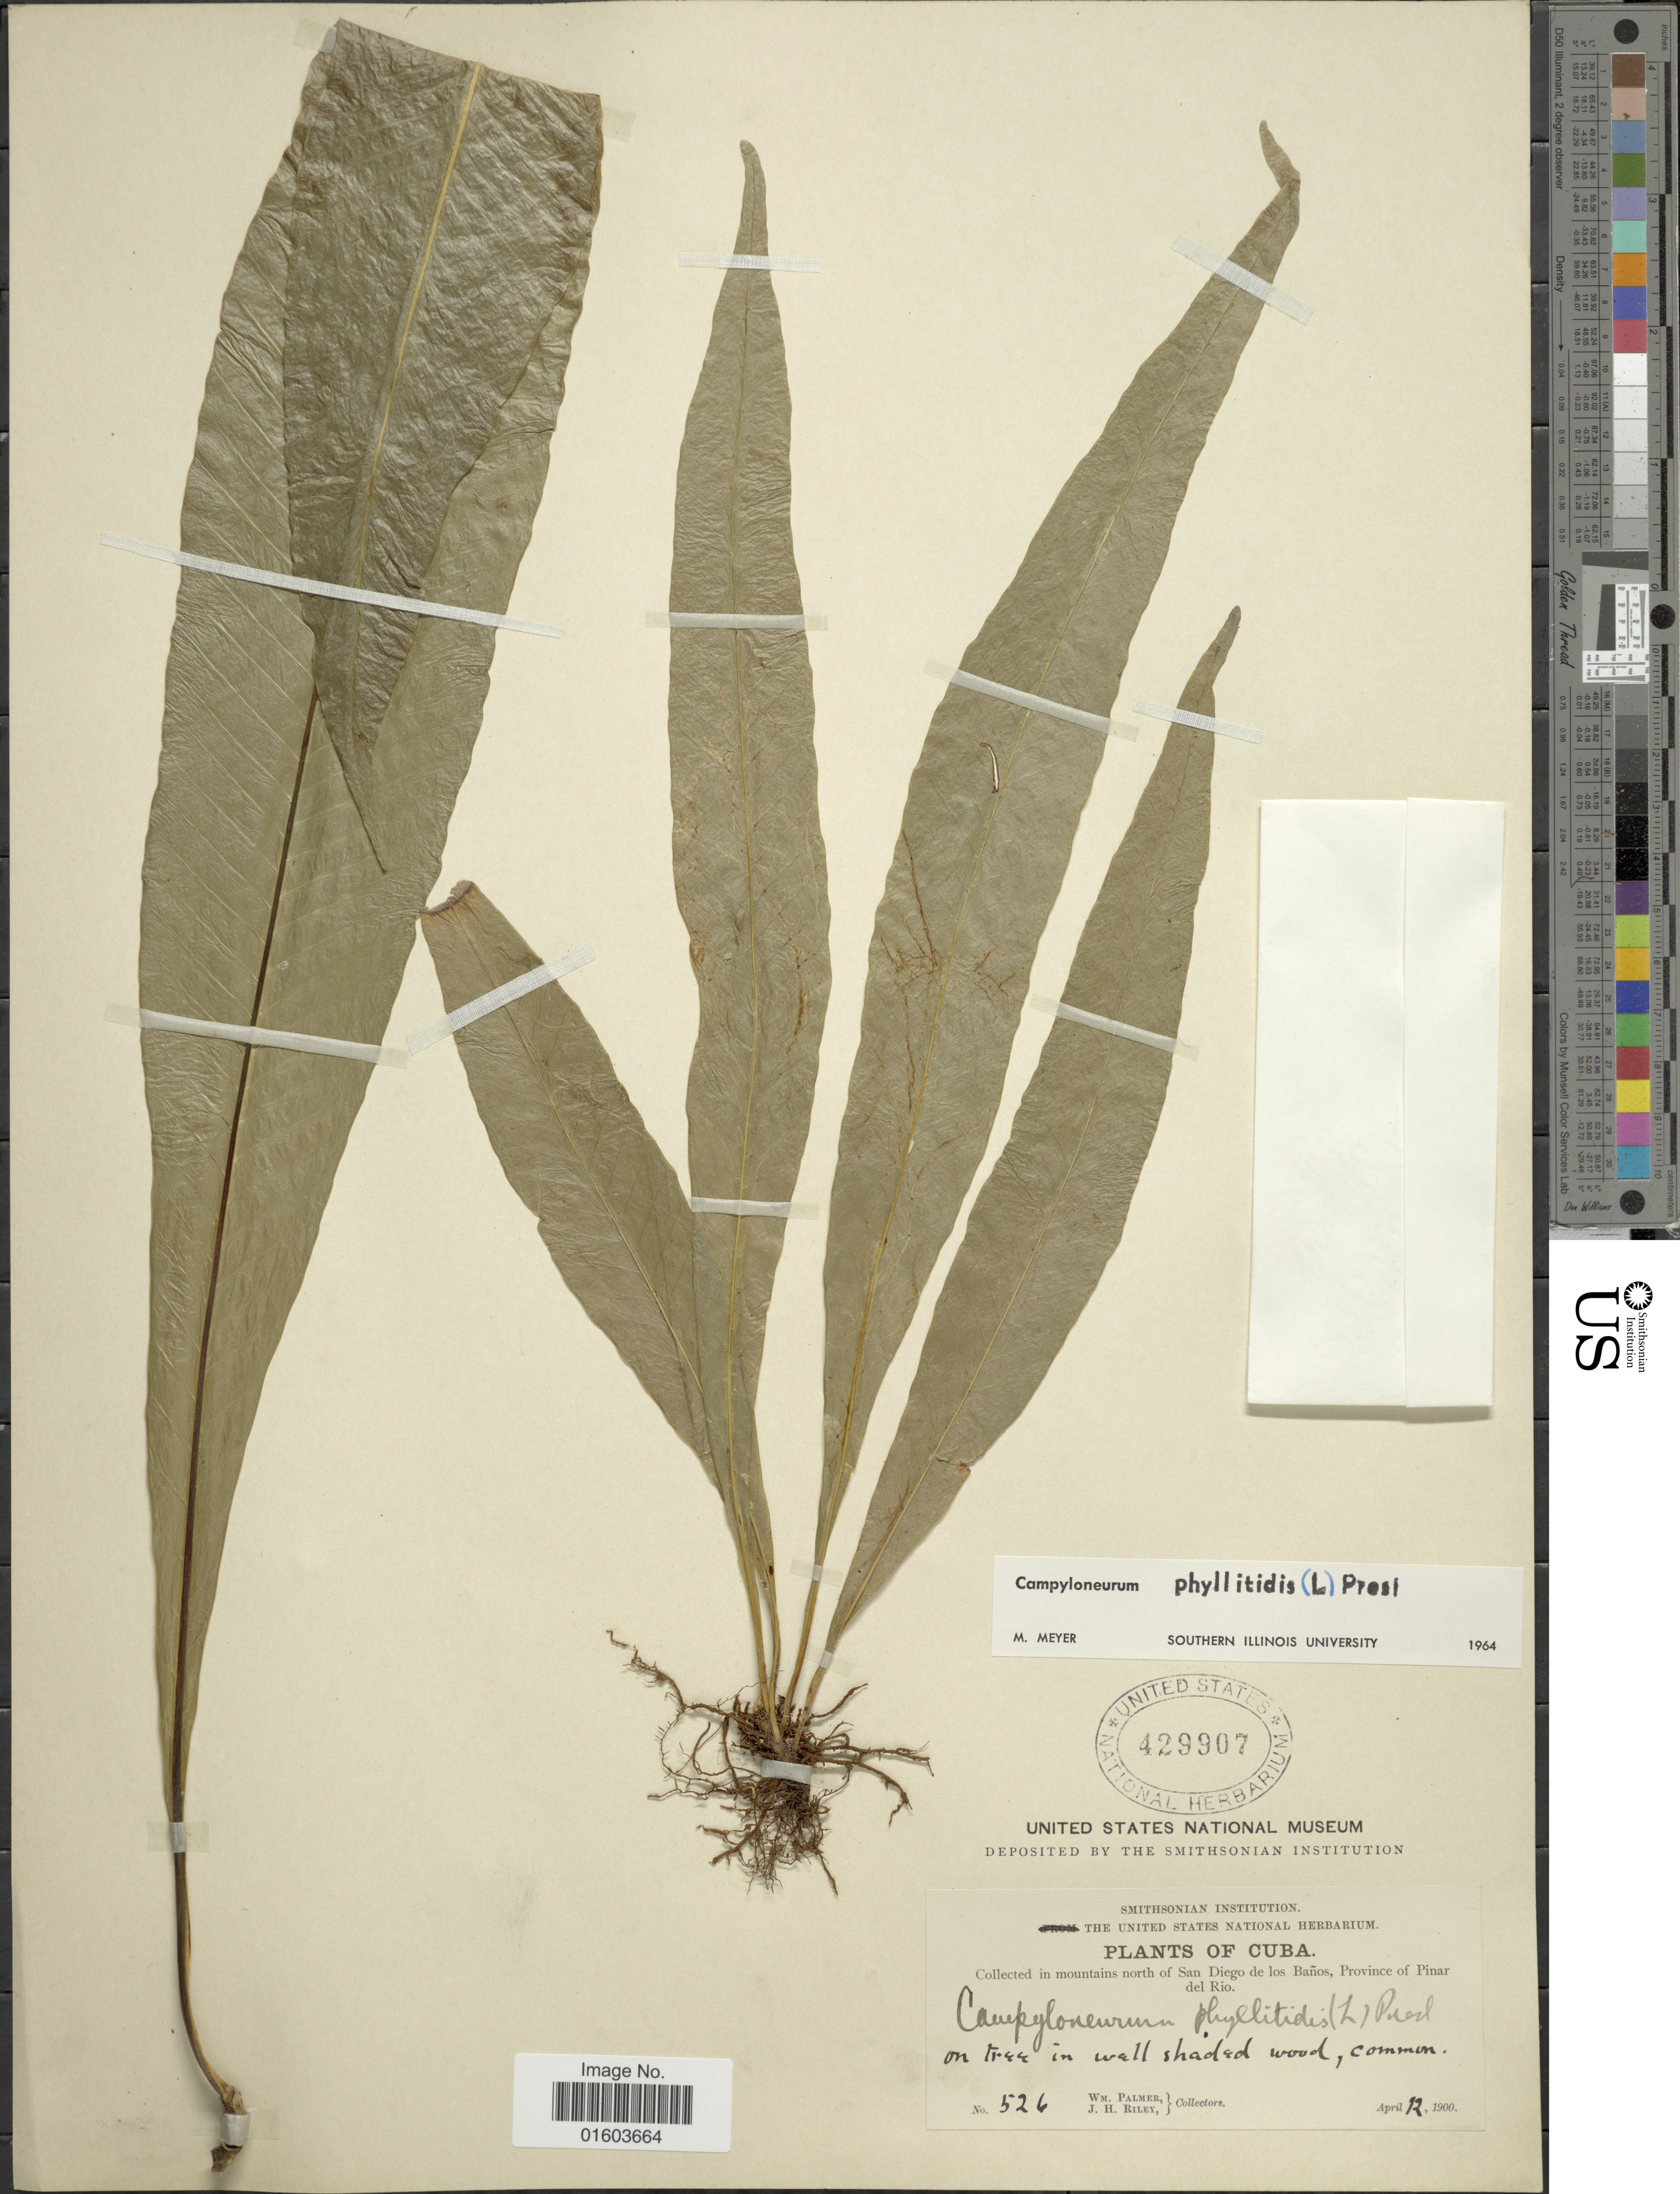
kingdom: Plantae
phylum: Tracheophyta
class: Polypodiopsida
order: Polypodiales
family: Polypodiaceae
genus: Campyloneurum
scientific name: Campyloneurum phyllitidis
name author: (L.) C. Presl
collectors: W. Palmer & J. H. Riley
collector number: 526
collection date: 1900-04-12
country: Cuba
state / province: Pinar del Río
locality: In Mountains north of San Diego de los banos, Province of Pinar del Rio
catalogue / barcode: US 429907